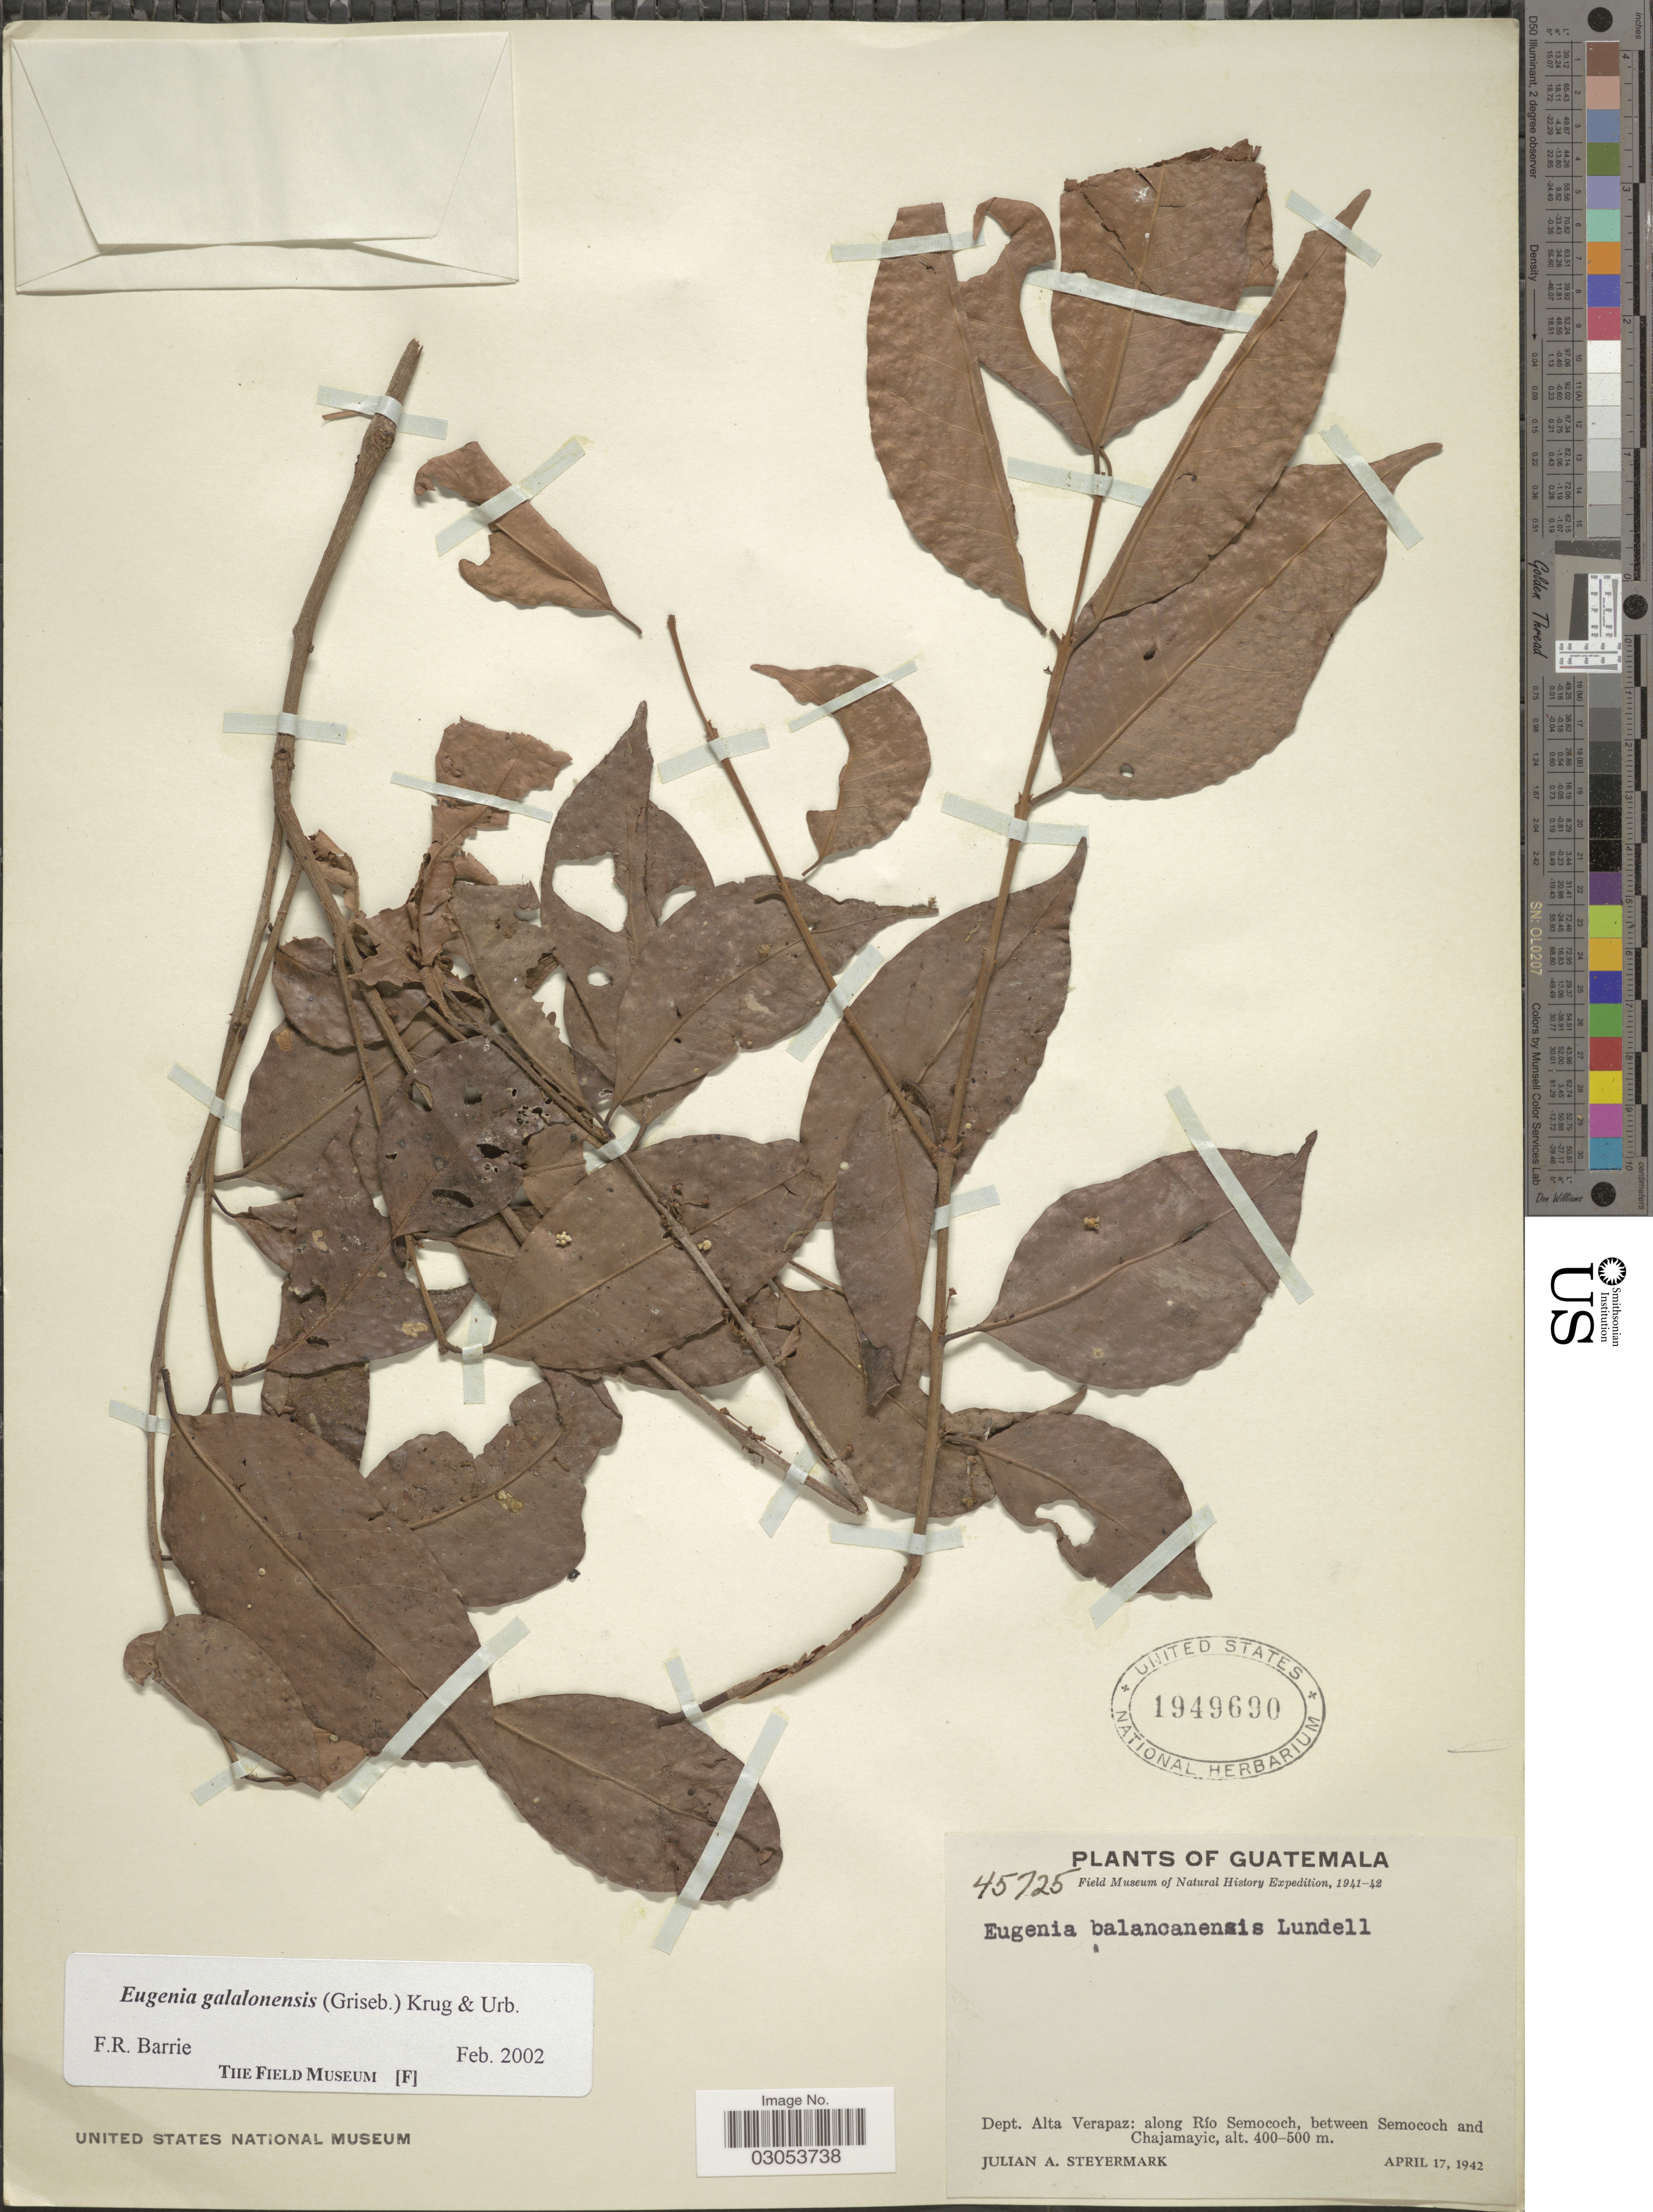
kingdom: Plantae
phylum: Tracheophyta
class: Magnoliopsida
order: Myrtales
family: Myrtaceae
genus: Eugenia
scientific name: Eugenia galalonensis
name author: (Griseb.) Krug & Urb.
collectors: J. Steyermark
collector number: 45725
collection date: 1942-04-17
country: Guatemala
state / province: Alta Verapaz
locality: Dept. Alta Verapaz: along Río Semococh, between Semococh and Chajamayic.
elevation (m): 400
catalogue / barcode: US 1949690